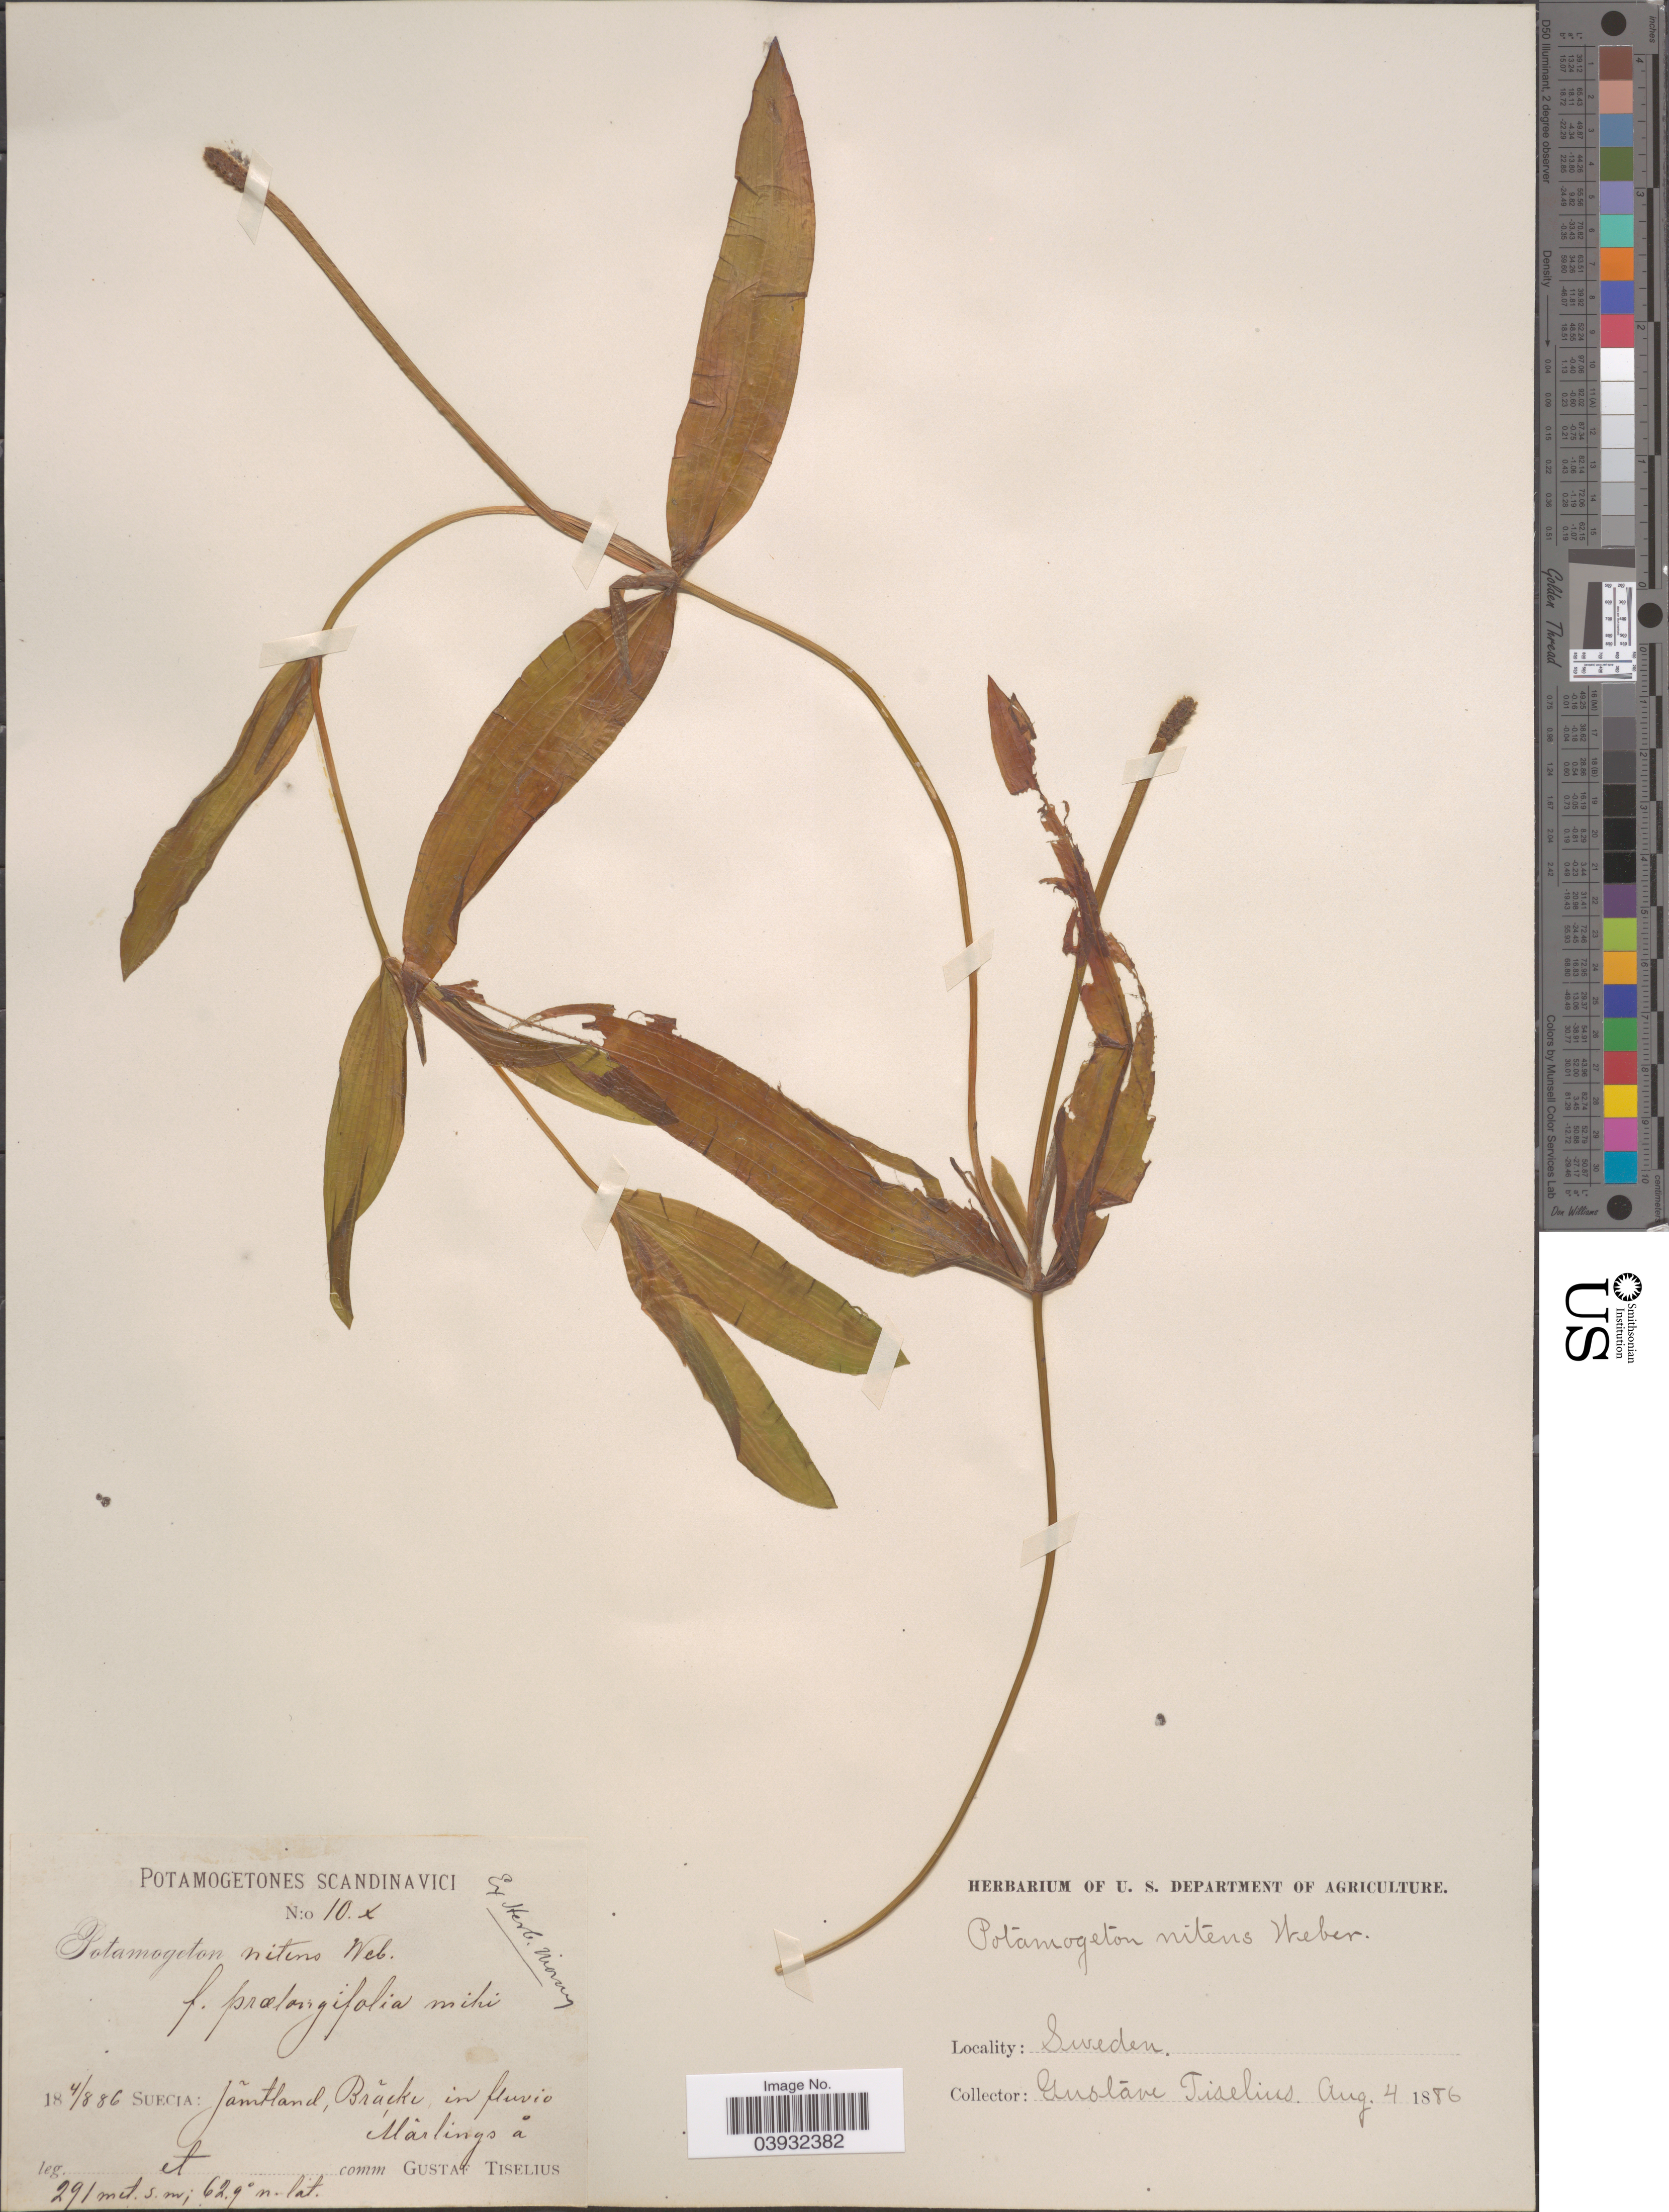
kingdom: Plantae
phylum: Tracheophyta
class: Liliopsida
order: Alismatales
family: Potamogetonaceae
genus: Potamogeton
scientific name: Potamogeton nitens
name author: Willd. ex Cham. & Schltdl.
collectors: G. Tiselius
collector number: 10 x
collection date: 1886-08-04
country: Sweden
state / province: Jämtland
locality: Suecia: Jãmtland, Brãcke, in fluvio Márlings å.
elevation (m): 291